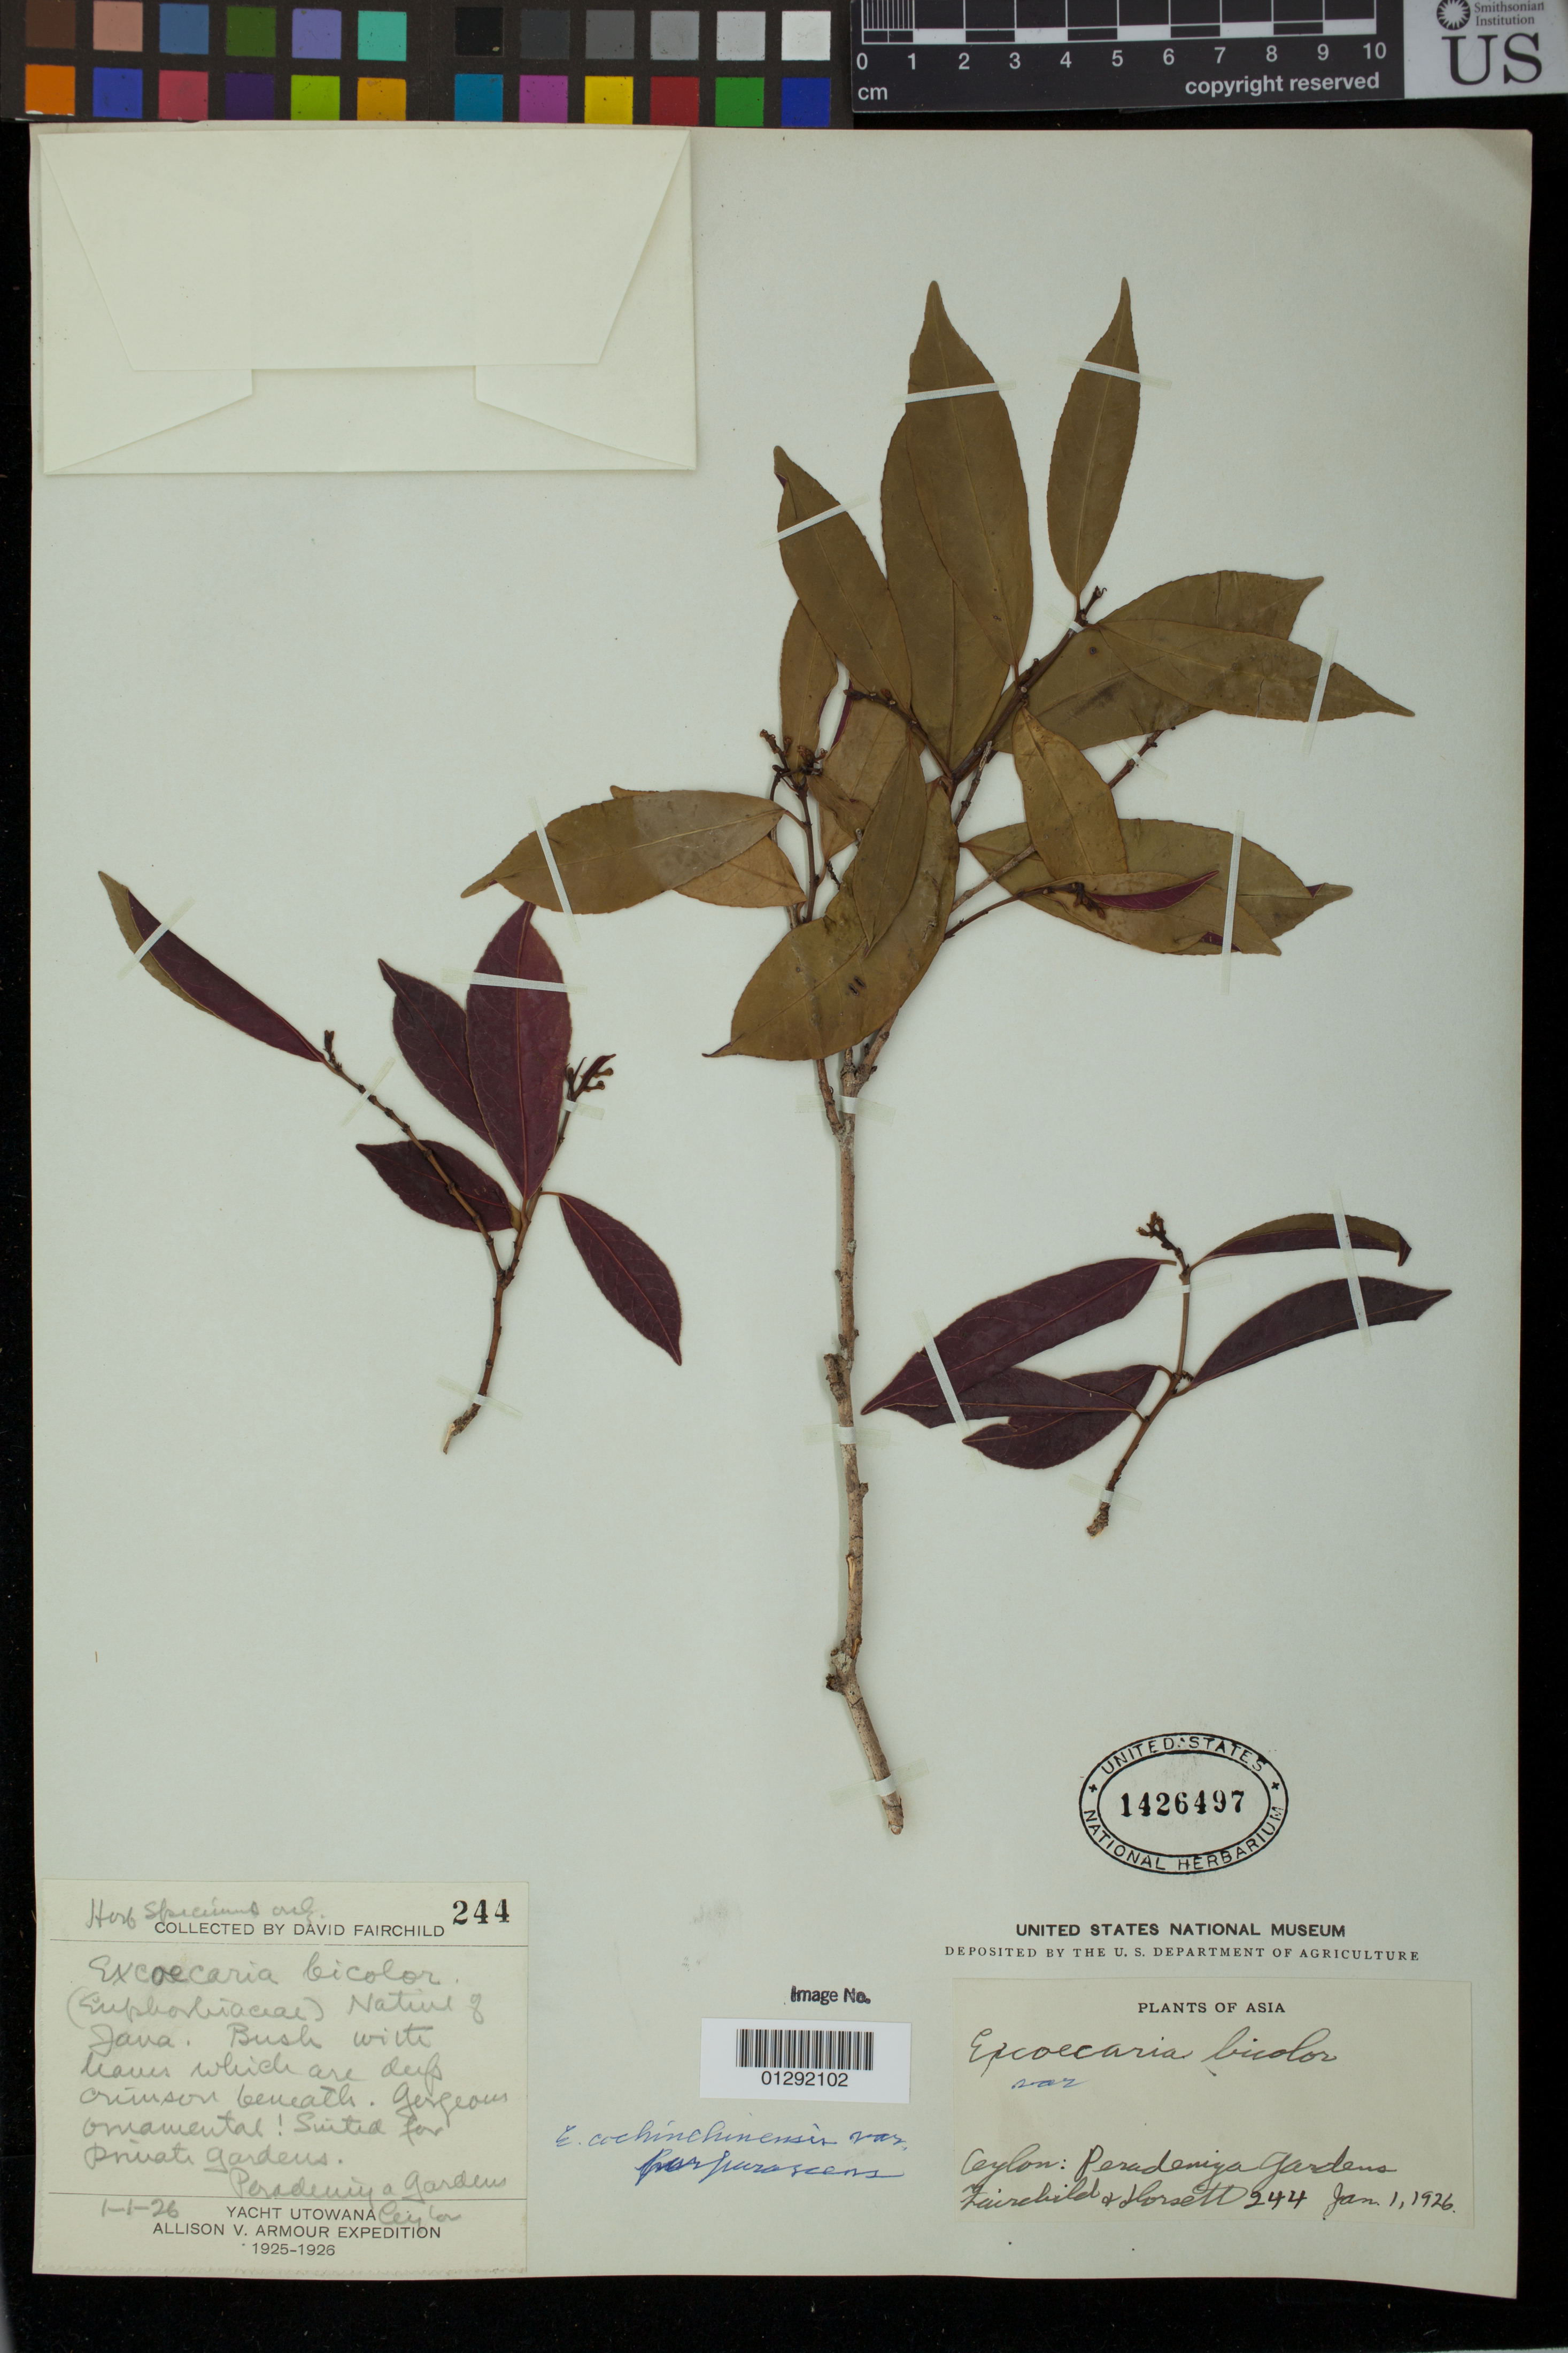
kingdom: Plantae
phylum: Tracheophyta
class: Magnoliopsida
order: Malpighiales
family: Euphorbiaceae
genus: Excoecaria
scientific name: Excoecaria cochinchinensis 'Firestorm'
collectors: D. Fairchild & -. Horsett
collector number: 244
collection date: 1926-01-01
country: Sri Lanka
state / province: Central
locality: Ceylon. Peradeniya Gardens.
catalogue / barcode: US 1426497